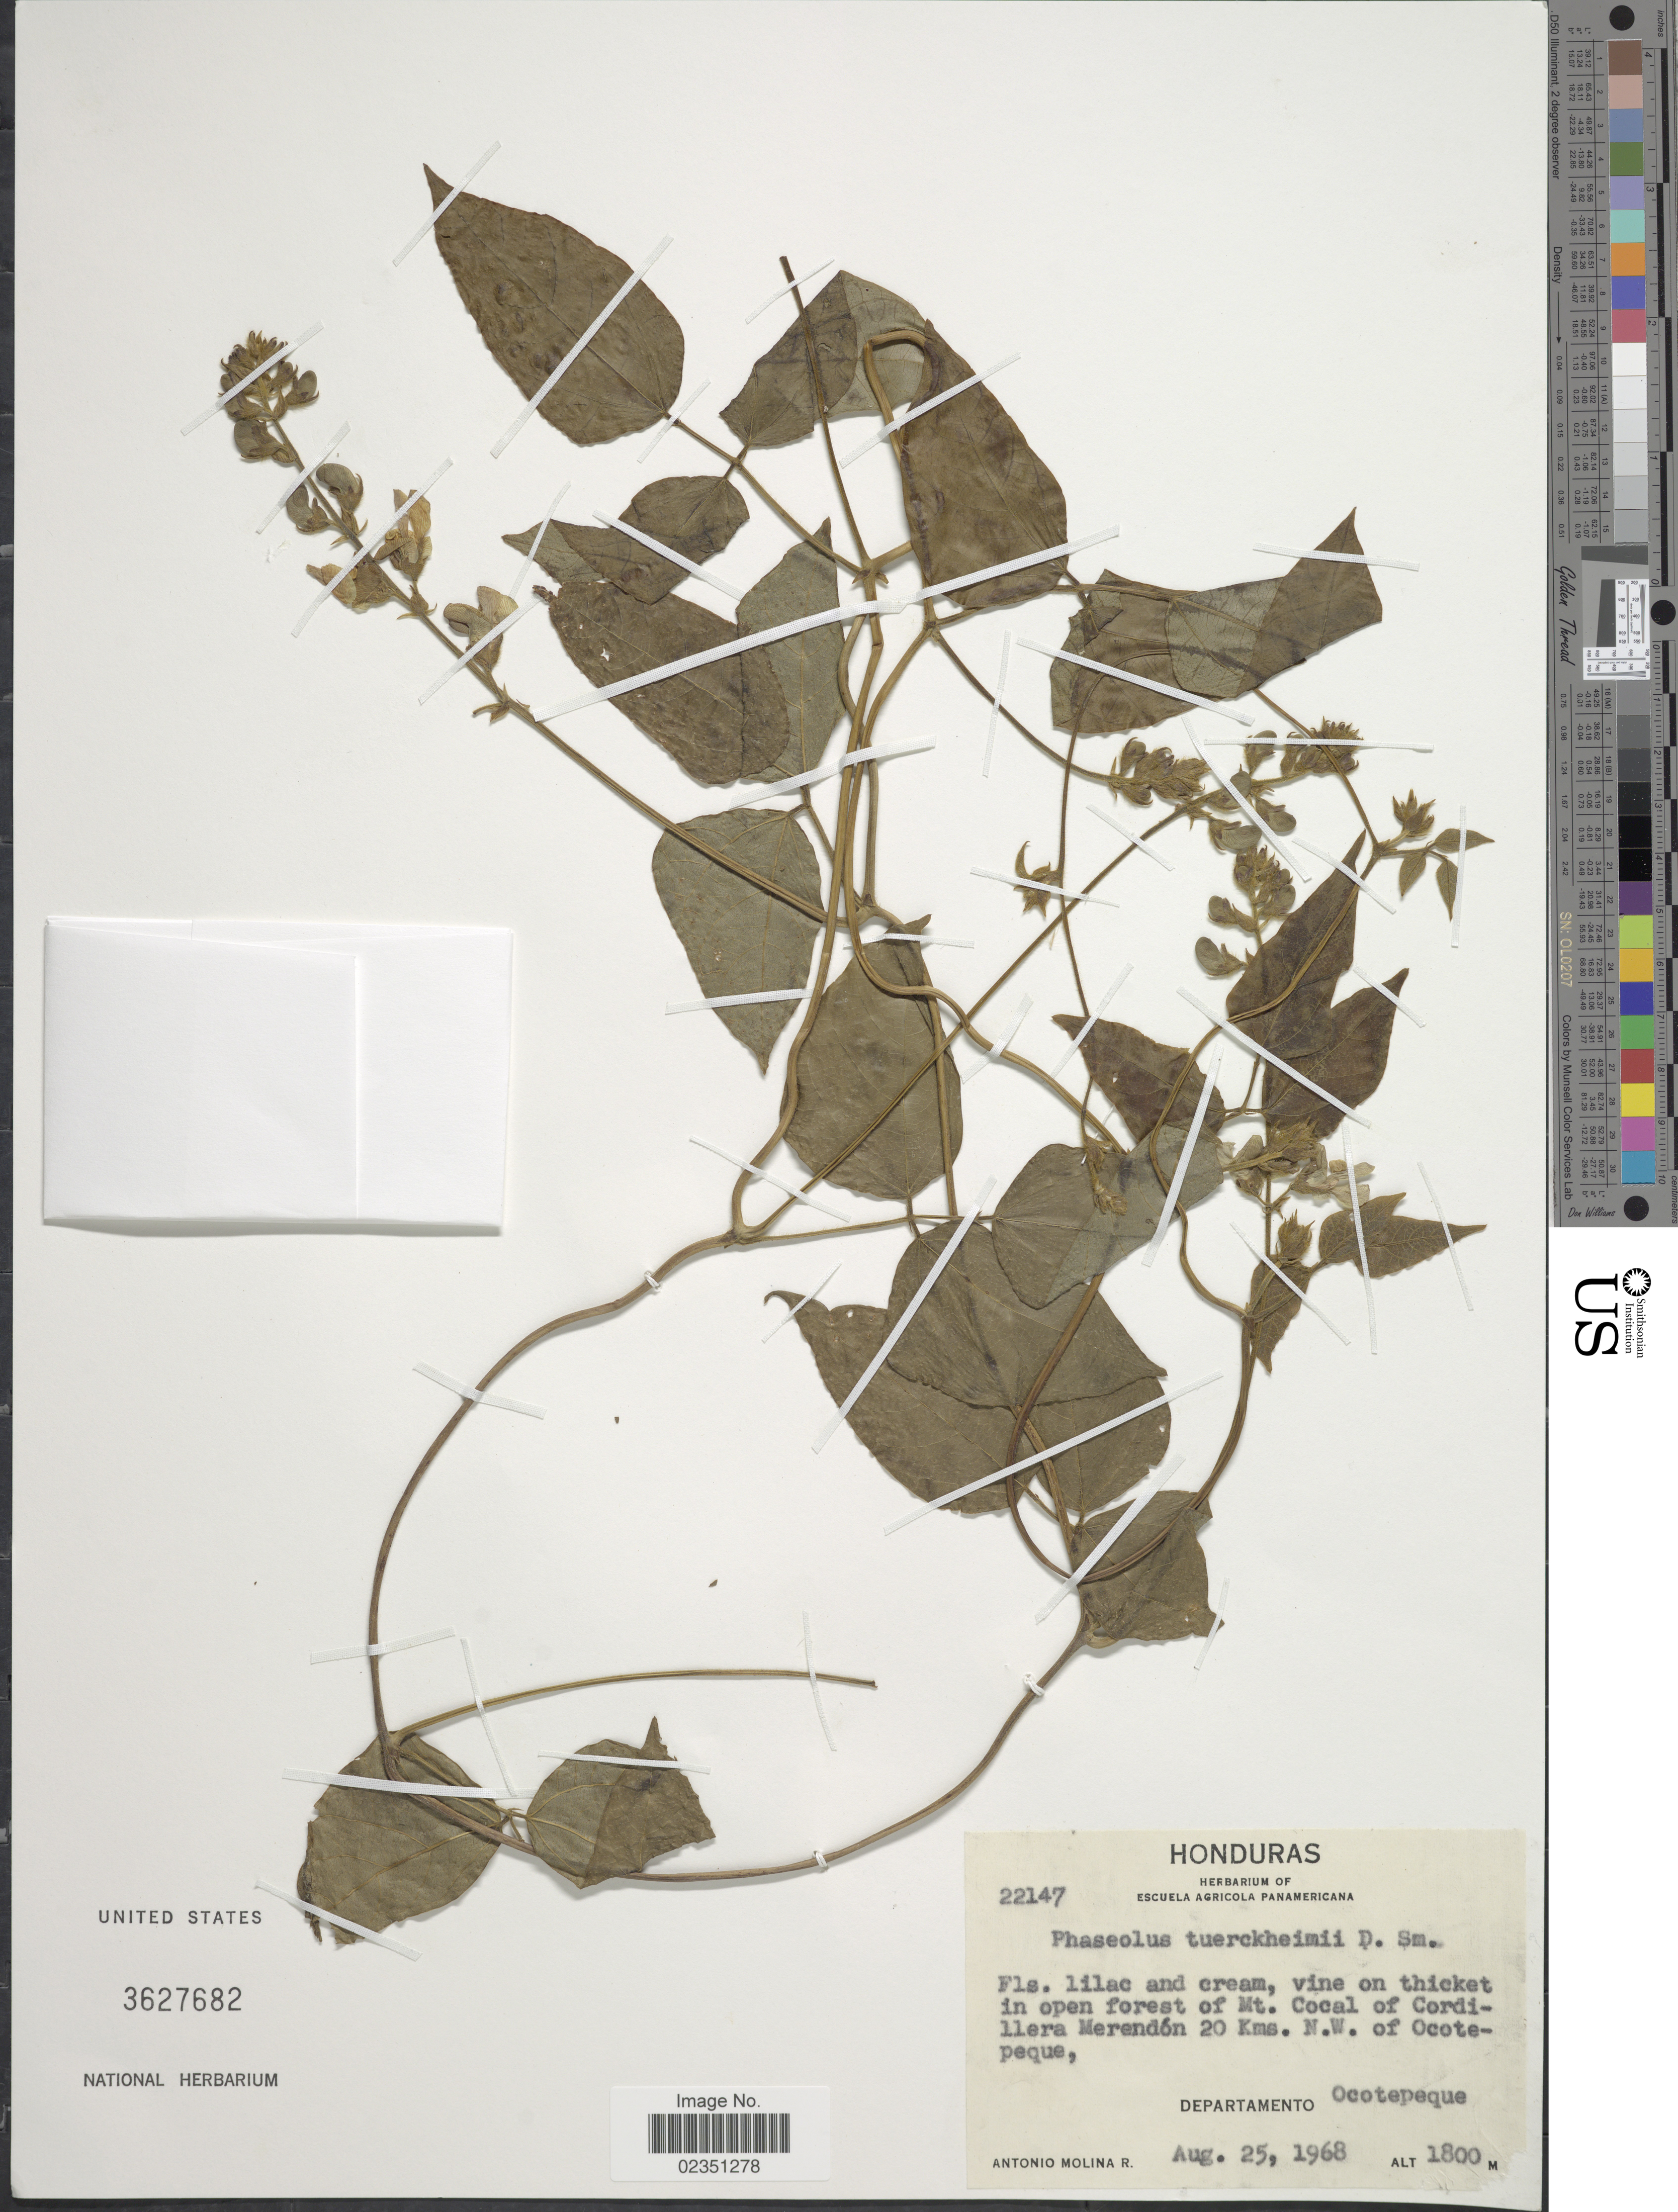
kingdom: Plantae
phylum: Tracheophyta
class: Magnoliopsida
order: Fabales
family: Fabaceae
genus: Phaseolus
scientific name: Phaseolus tuerckheimii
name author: Donn. Sm.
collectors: A. Molina R.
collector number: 22147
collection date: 1968-08-25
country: Honduras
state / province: Ocotepeque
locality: Vine on thicket in open forest of Mt. Cocal of Cordillera Merendon 20 Kms. N. W. of Ocotepeque, Departamento Ocotepeque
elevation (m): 1800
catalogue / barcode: US 3627682